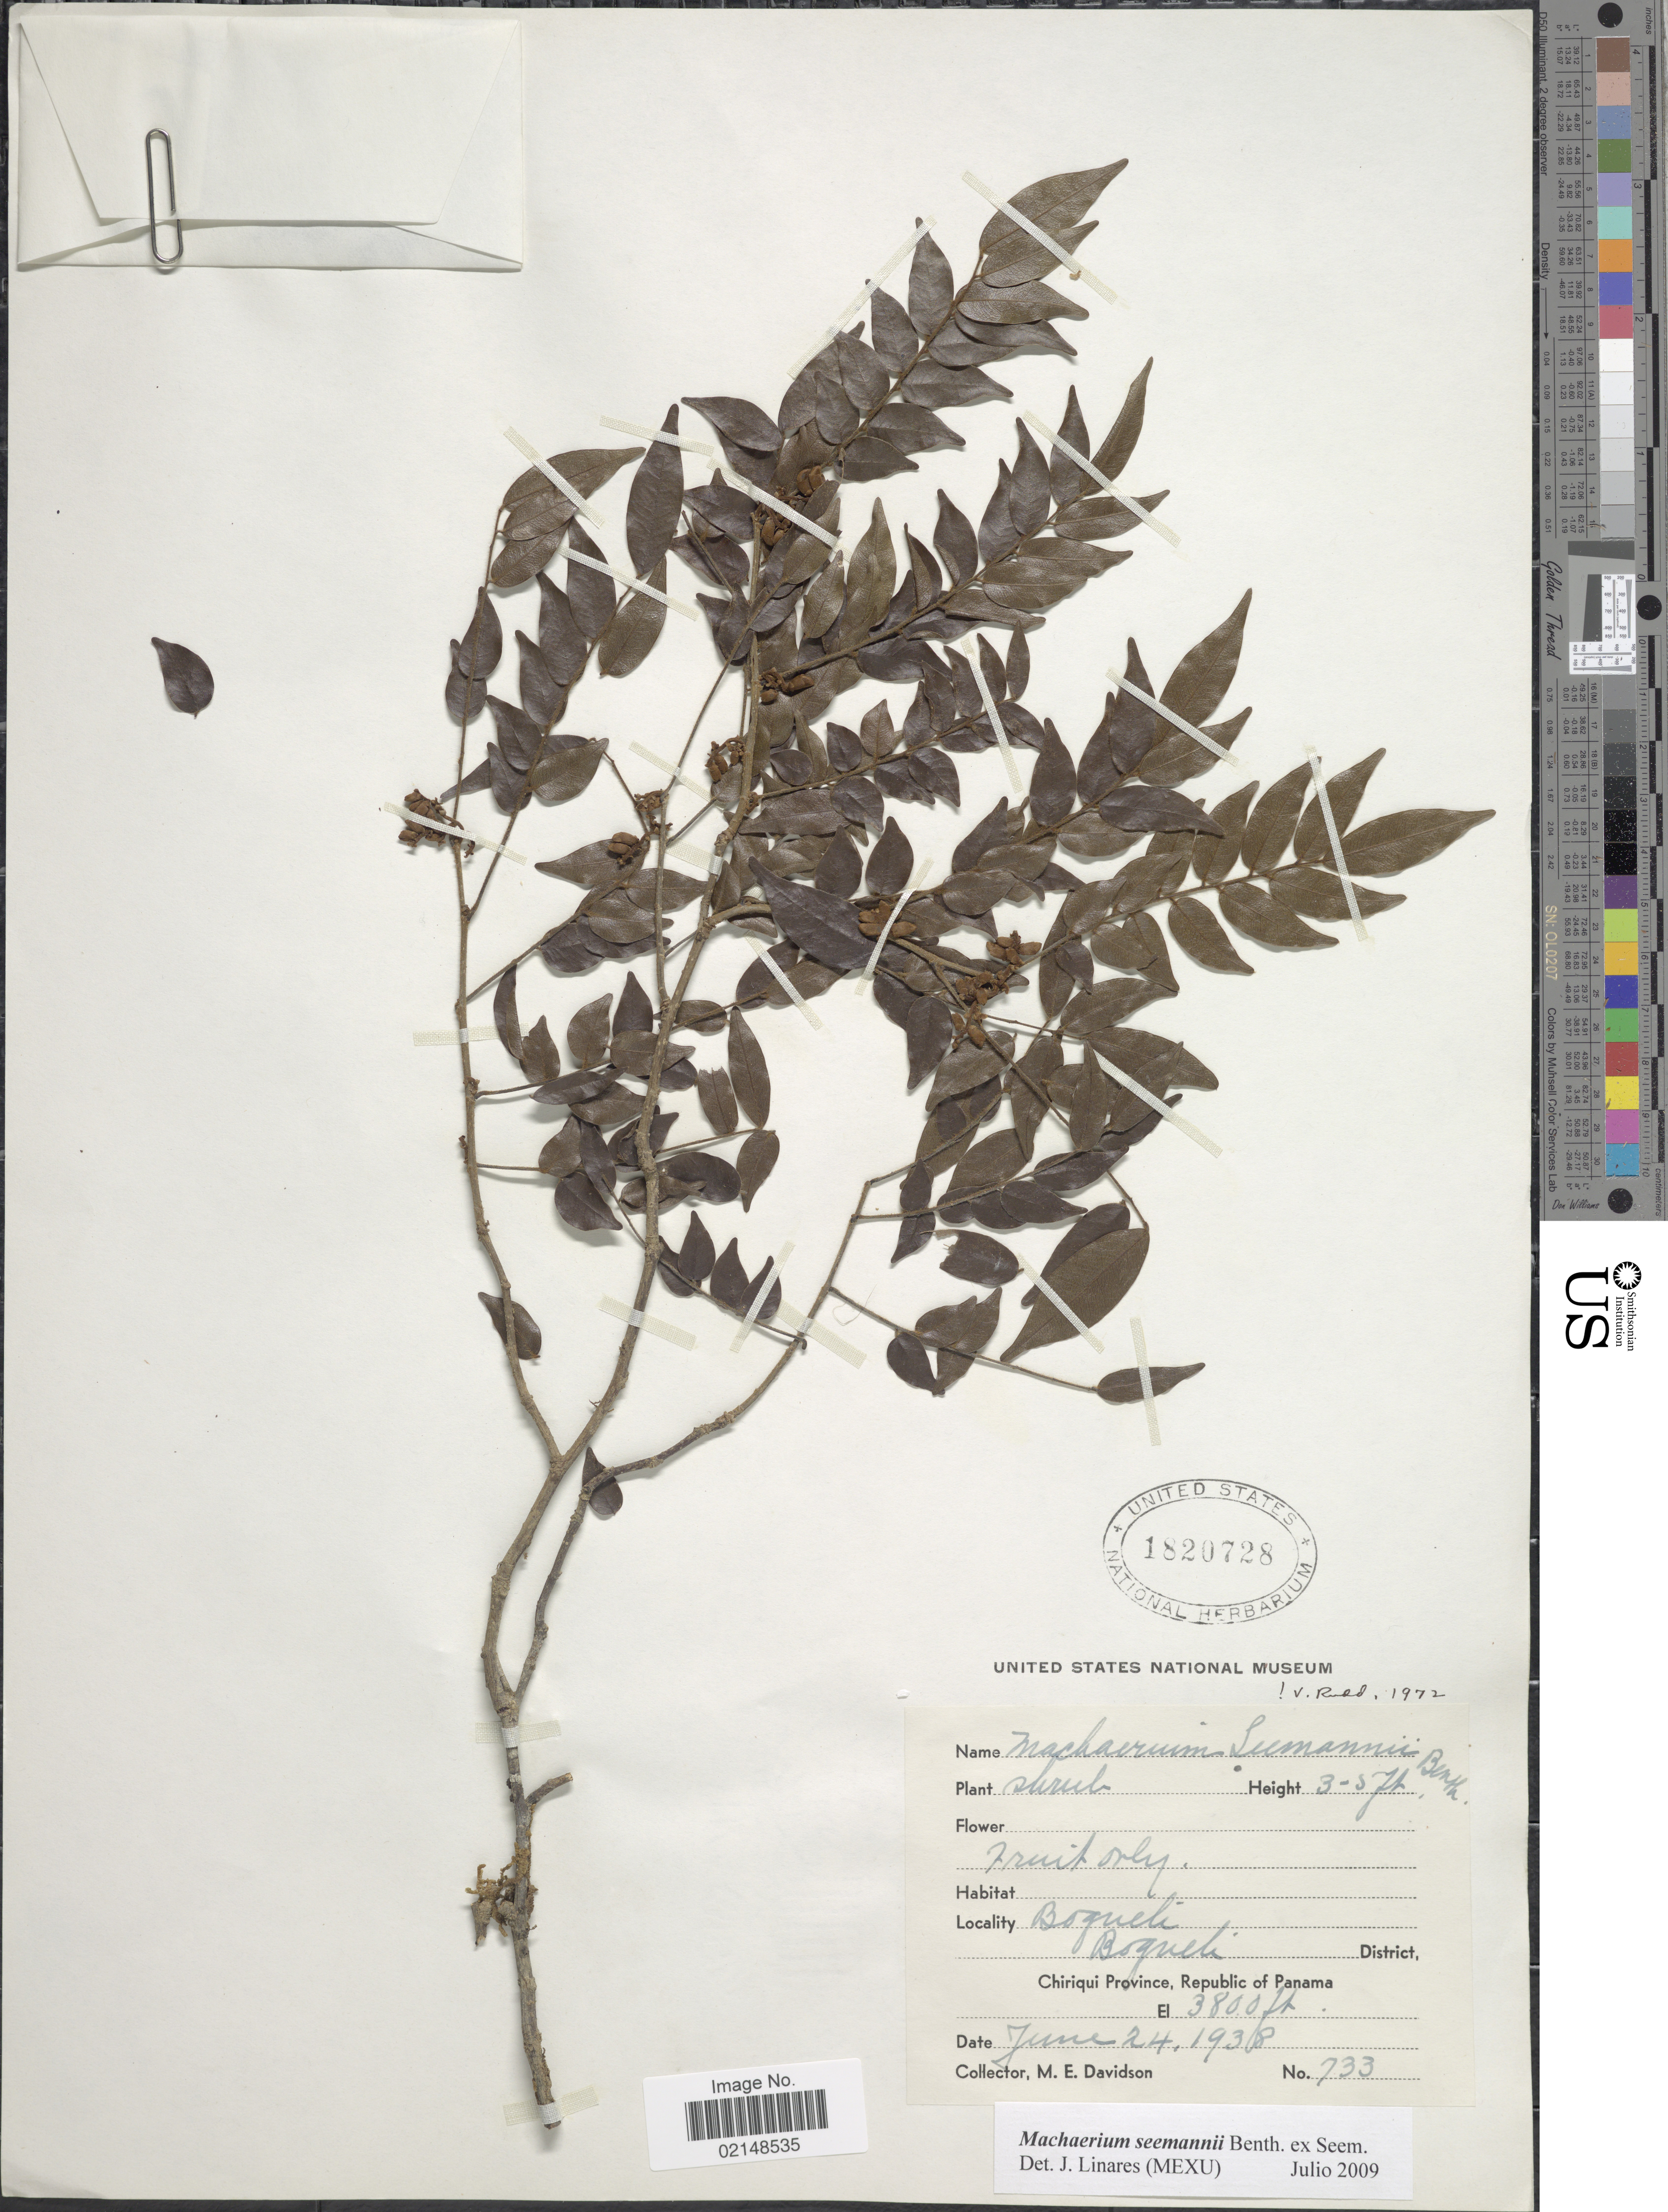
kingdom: Plantae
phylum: Tracheophyta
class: Magnoliopsida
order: Fabales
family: Fabaceae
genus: Machaerium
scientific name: Machaerium seemanni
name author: Benth. in Seem.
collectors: M. E. Davidson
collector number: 733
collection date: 1938-06-24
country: Panama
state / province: Chiriqui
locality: Bogueli, Bogueli District.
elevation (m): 1158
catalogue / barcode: US 1820728